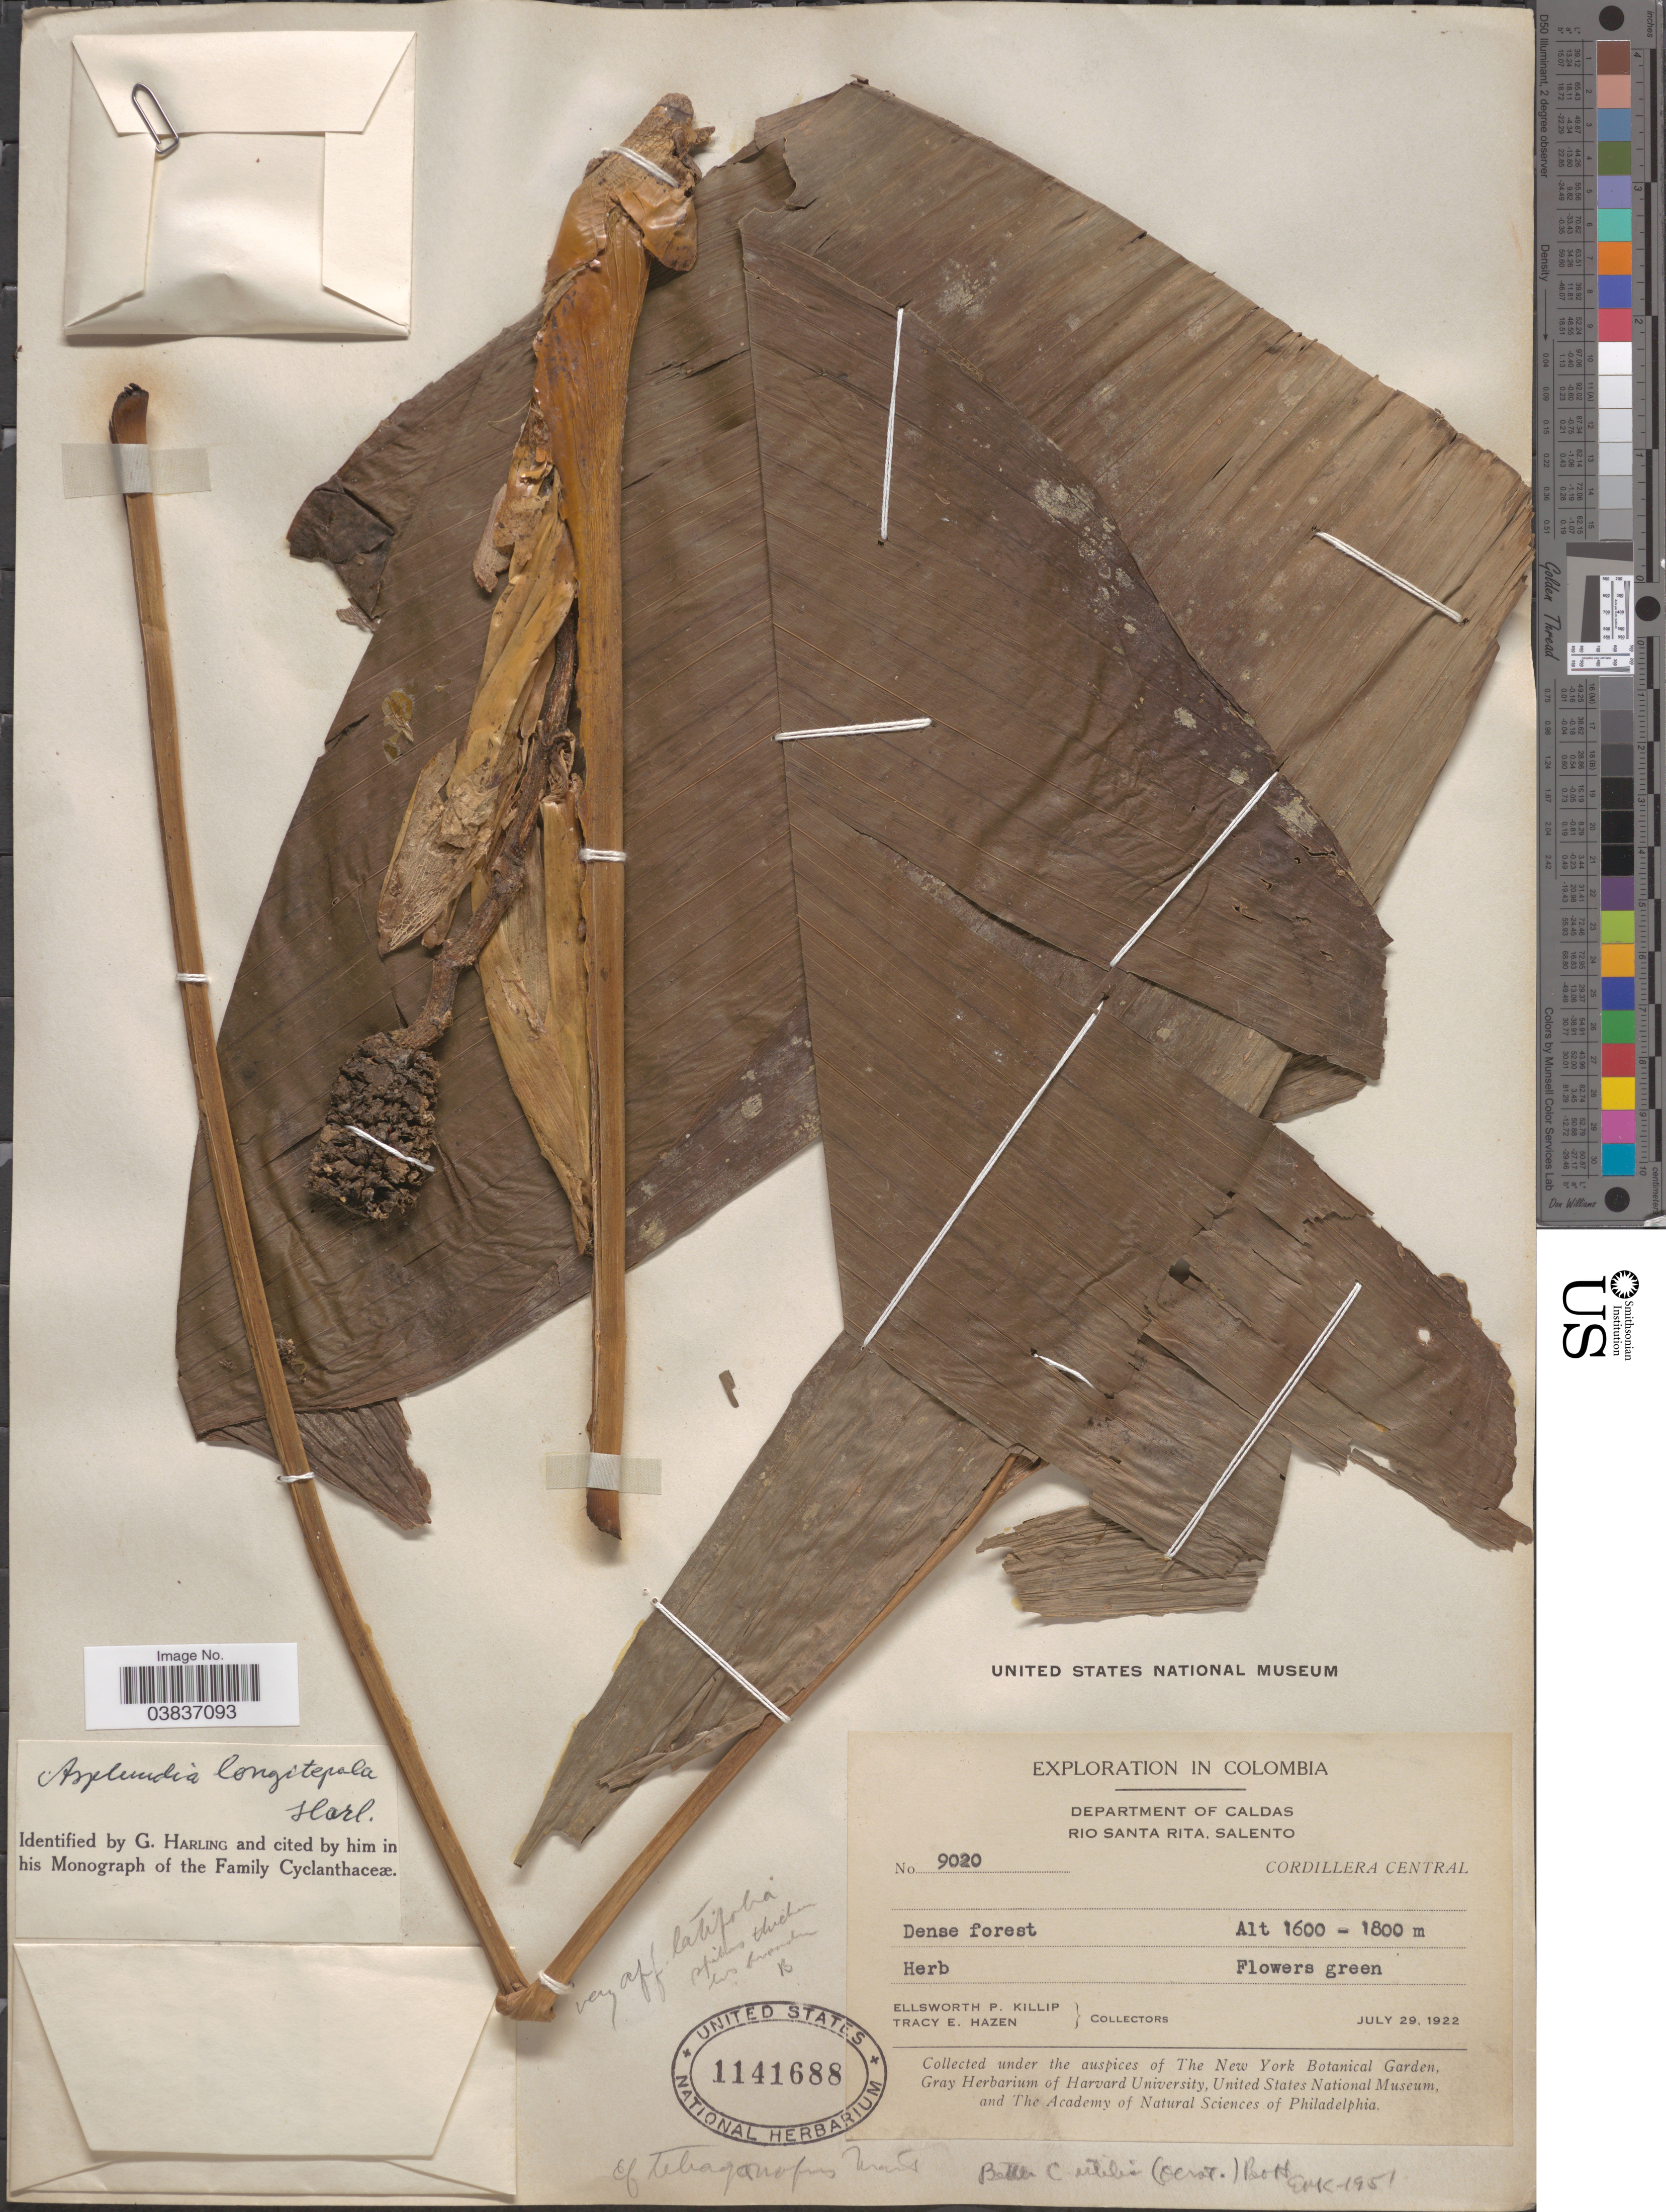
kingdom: Plantae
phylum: Tracheophyta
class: Liliopsida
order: Pandanales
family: Cyclanthaceae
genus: Asplundia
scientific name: Asplundia longitepala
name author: Harling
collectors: E. P. Killip & T. E. Hazen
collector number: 9020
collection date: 1922-07-29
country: Colombia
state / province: Caldas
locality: Department of Caldas. Rio Santa Rita, Salento. Cordillera Central.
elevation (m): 1600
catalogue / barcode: US 1141688